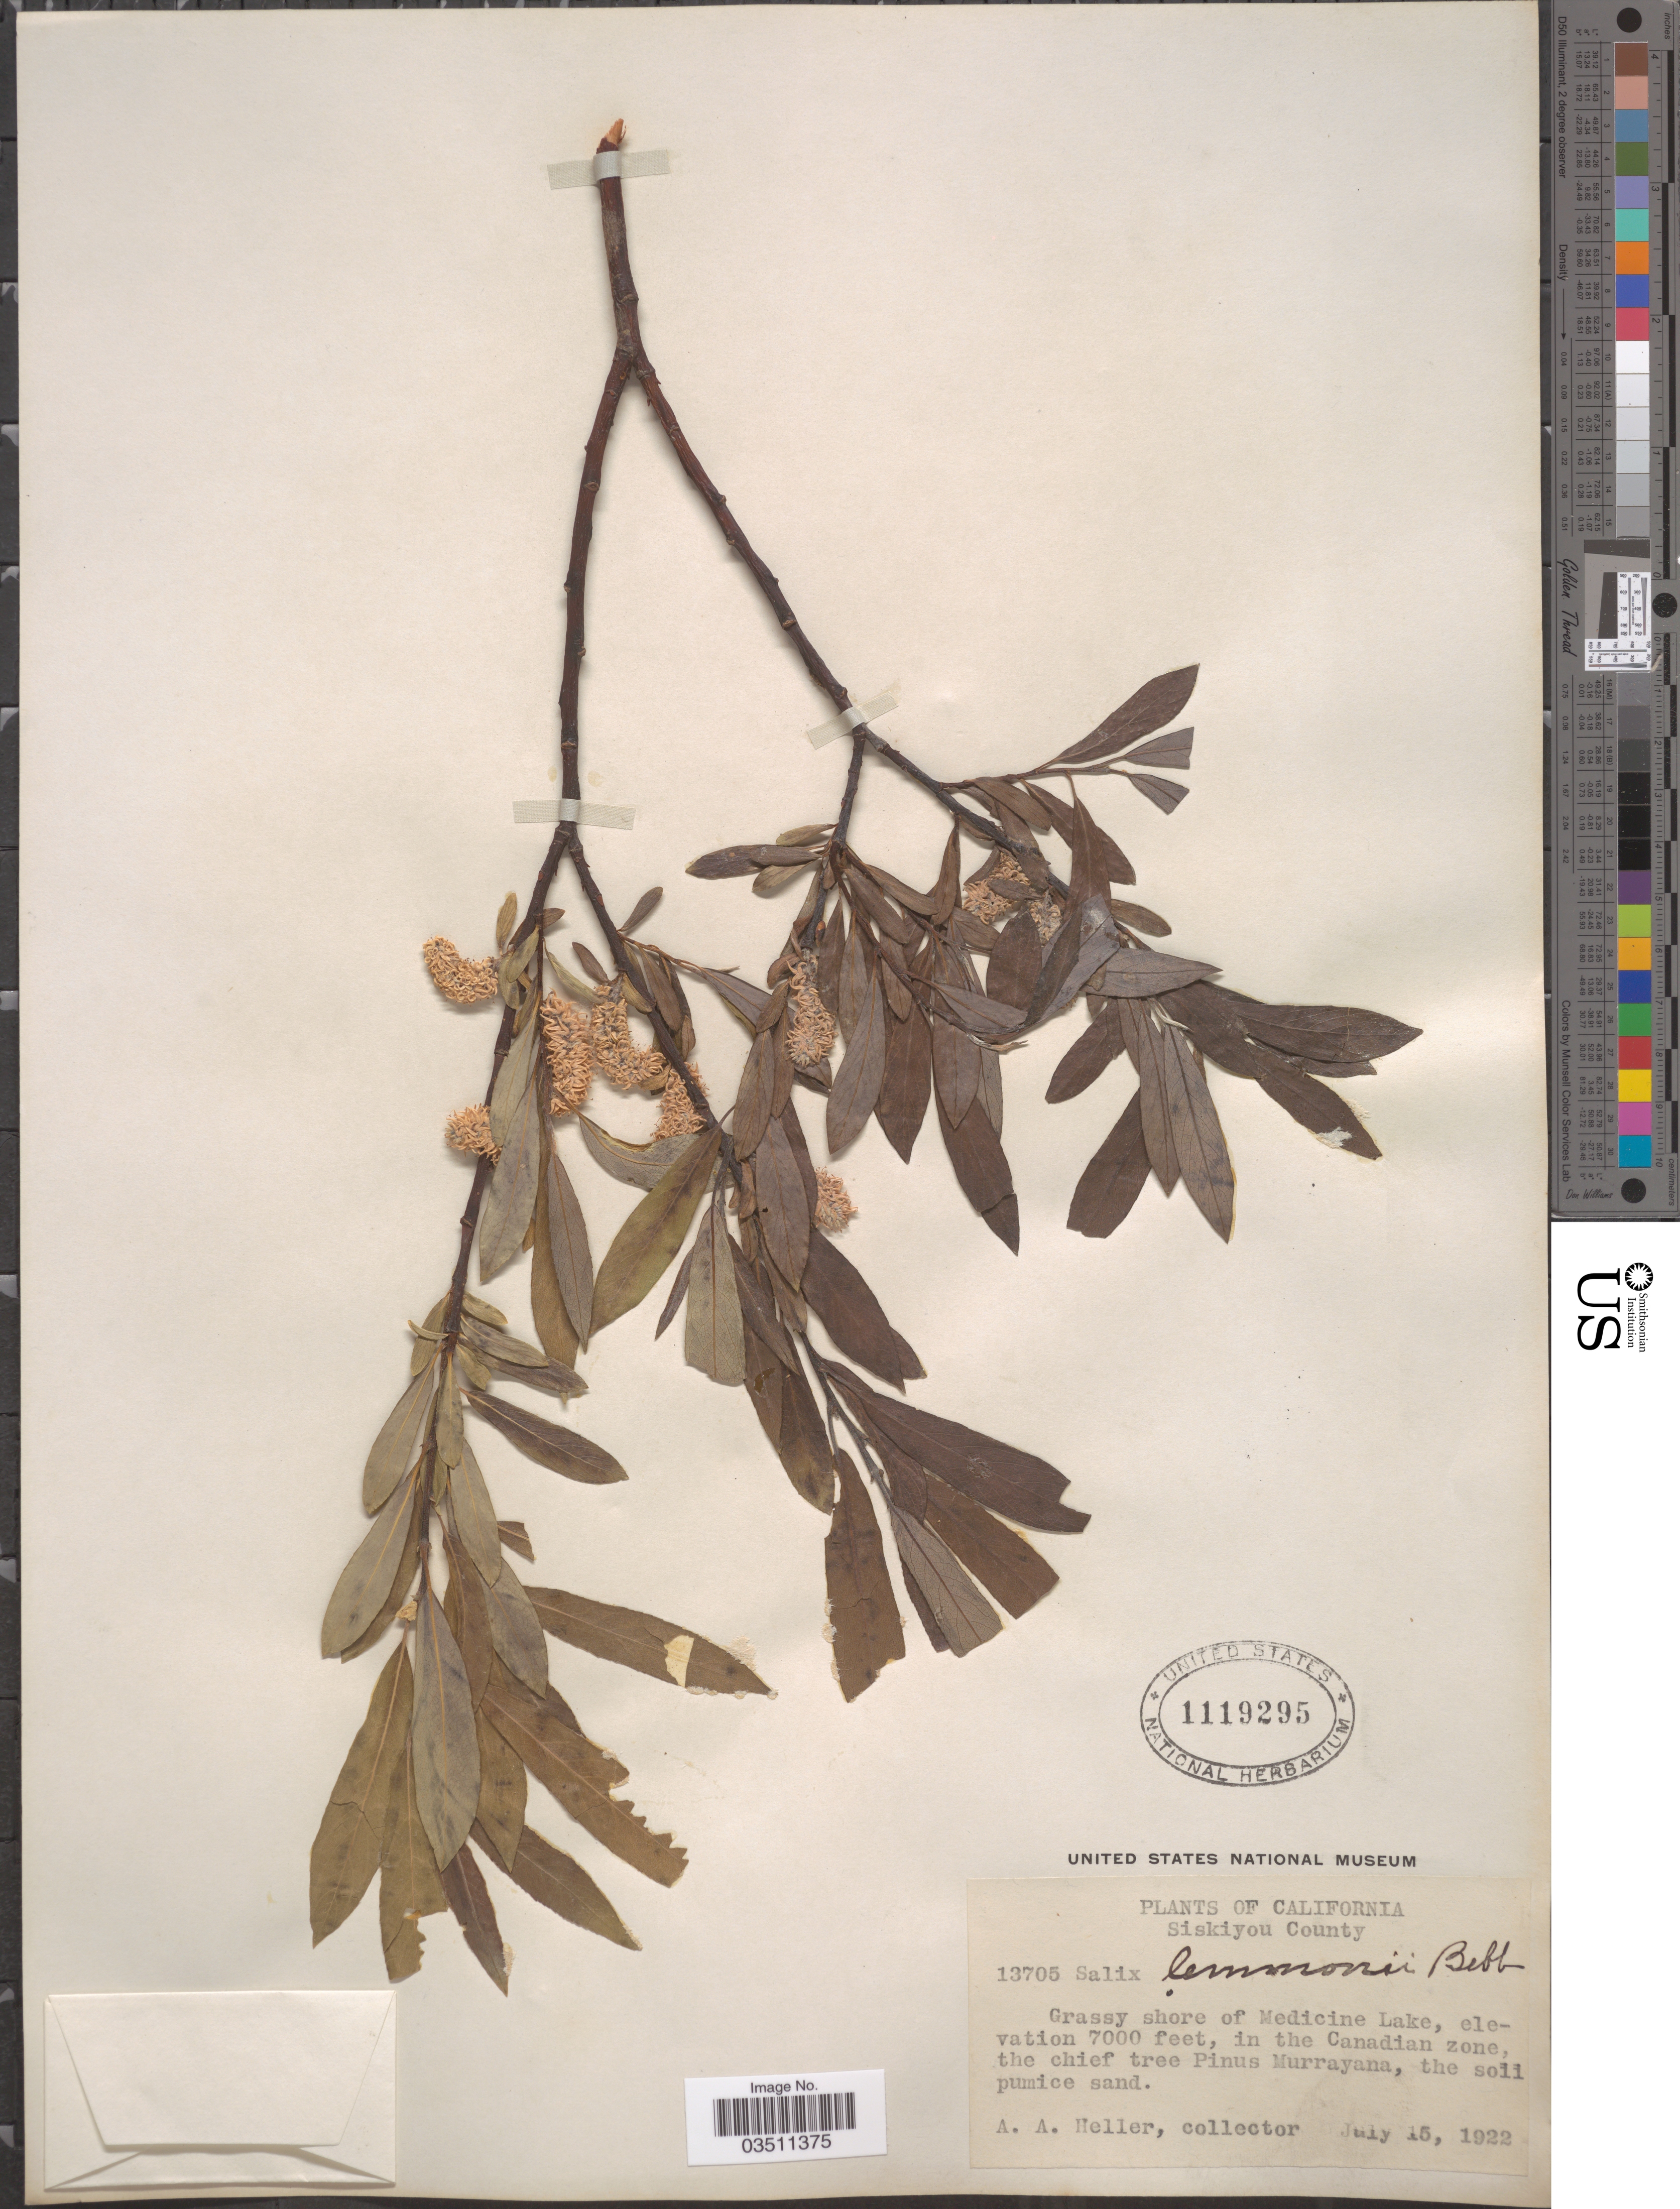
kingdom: Plantae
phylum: Tracheophyta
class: Magnoliopsida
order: Malpighiales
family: Salicaceae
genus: Salix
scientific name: Salix lemmonii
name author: Bebb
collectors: A. A. Heller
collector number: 13705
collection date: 1922-07-15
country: United States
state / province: California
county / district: Siskiyou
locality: Siskiyou County. Grassy shore of Medicine Lake, in the Canadian zone.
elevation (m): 2134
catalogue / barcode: US 1119295